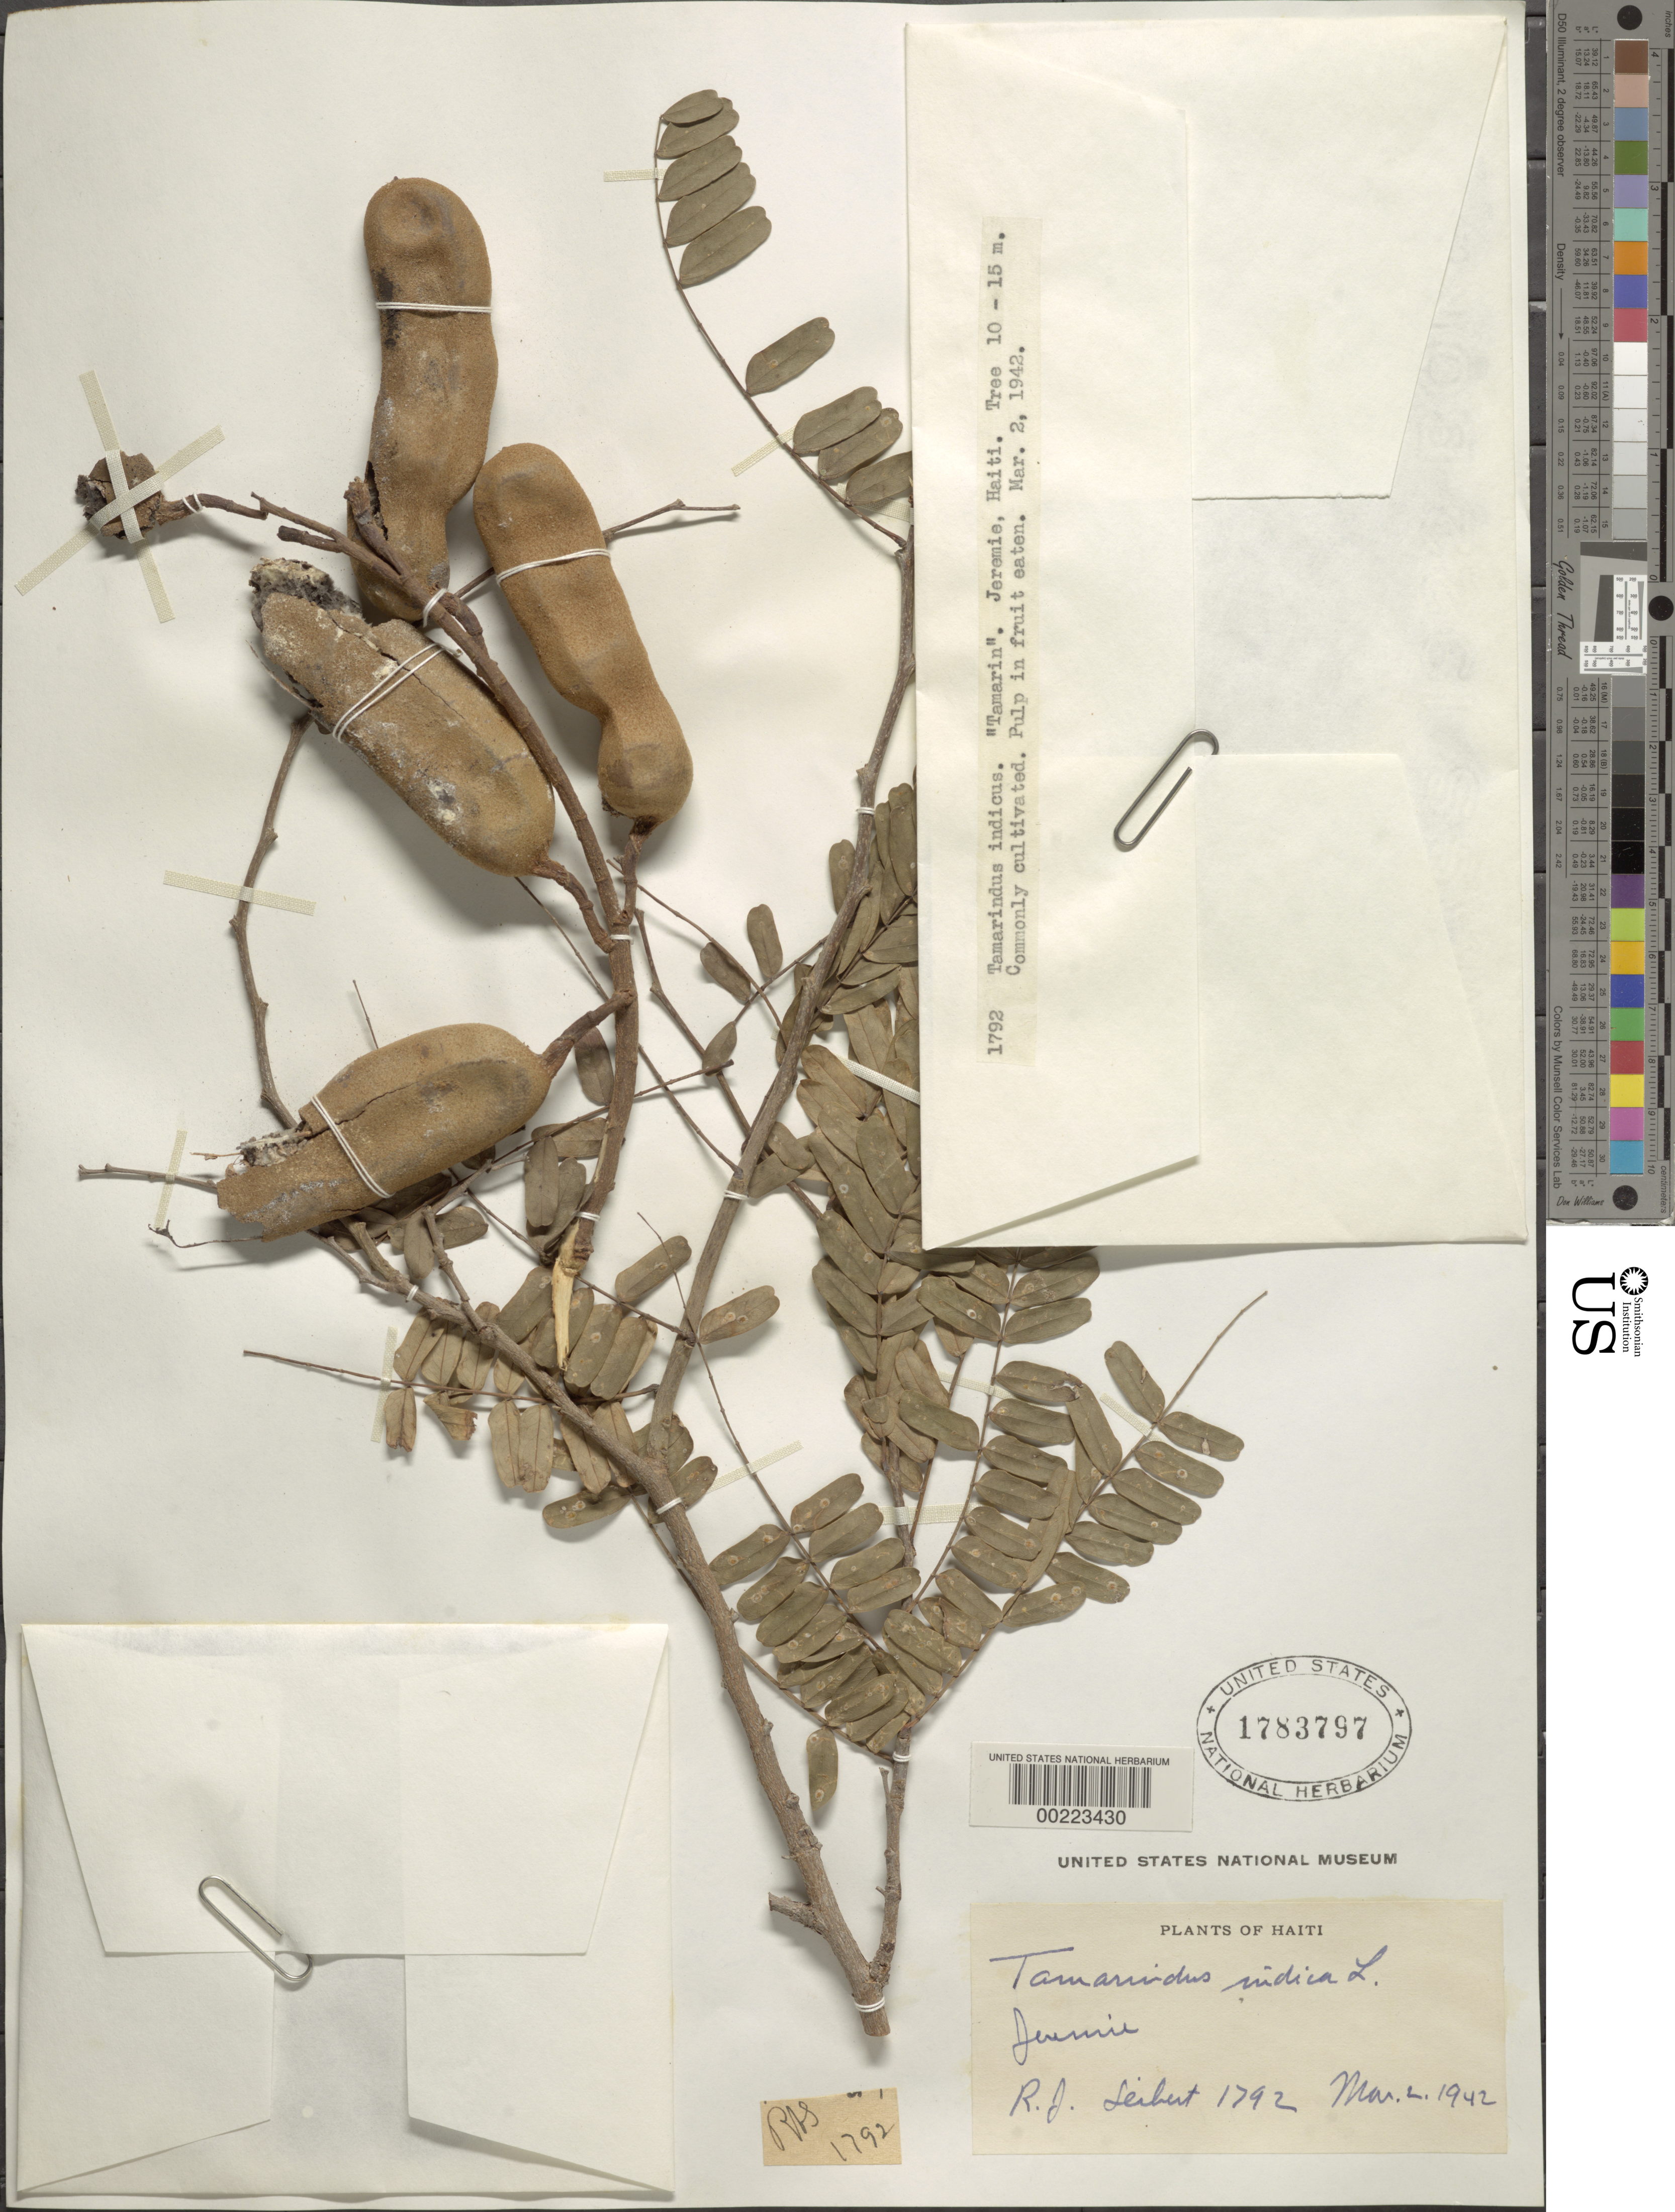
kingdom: Plantae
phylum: Tracheophyta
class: Magnoliopsida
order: Fabales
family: Fabaceae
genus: Tamarindus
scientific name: Tamarindus indica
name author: L.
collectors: R. J. Seibert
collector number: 1792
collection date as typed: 02 Mar 1942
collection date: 1942-03-02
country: Haiti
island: Hispaniola Island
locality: Jeumie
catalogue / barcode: US 1783797